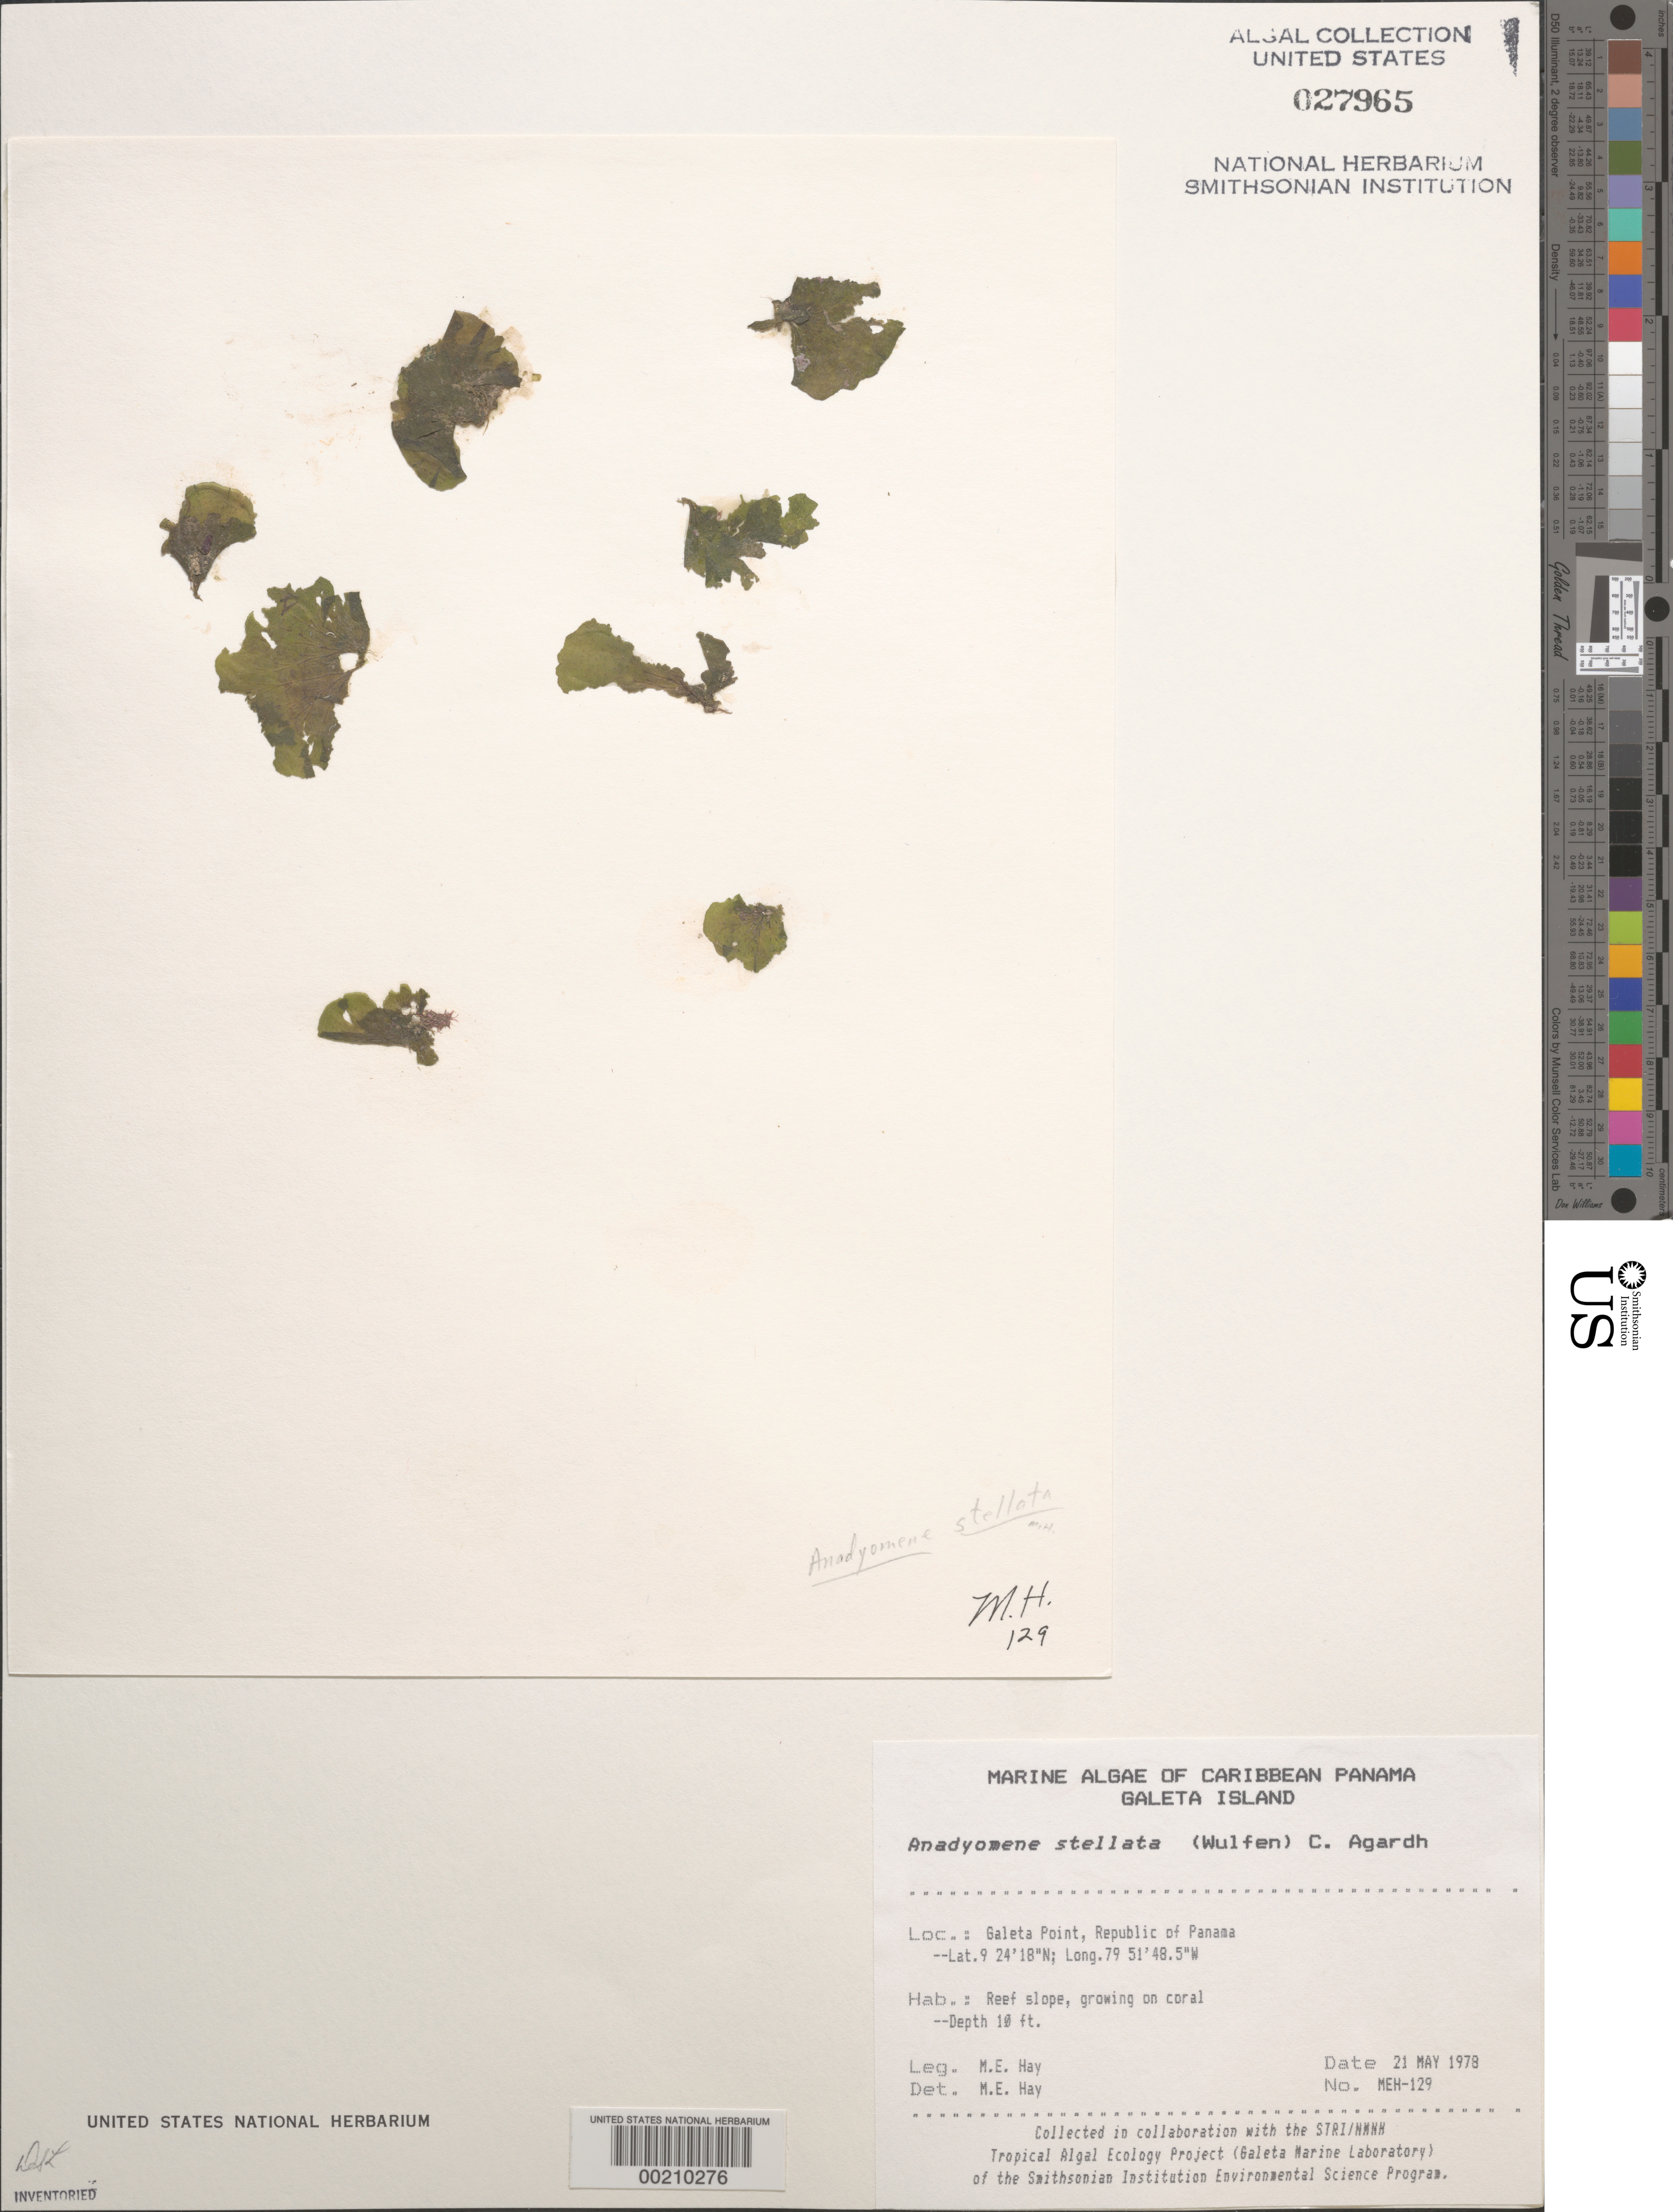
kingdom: Plantae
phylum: Chlorophyta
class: Ulvophyceae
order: Cladophorales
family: Anadyomenaceae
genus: Anadyomene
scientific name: Anadyomene stellata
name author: (Wulfen) C. Agardh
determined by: Hay, M. E.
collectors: M. E. Hay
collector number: MEH-129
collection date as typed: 21 May 1978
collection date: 1978-05-21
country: Panama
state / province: Colón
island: Galeta Island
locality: Galeta Point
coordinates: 9 24' 18" N, 79 51' 48.5" W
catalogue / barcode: US 27965